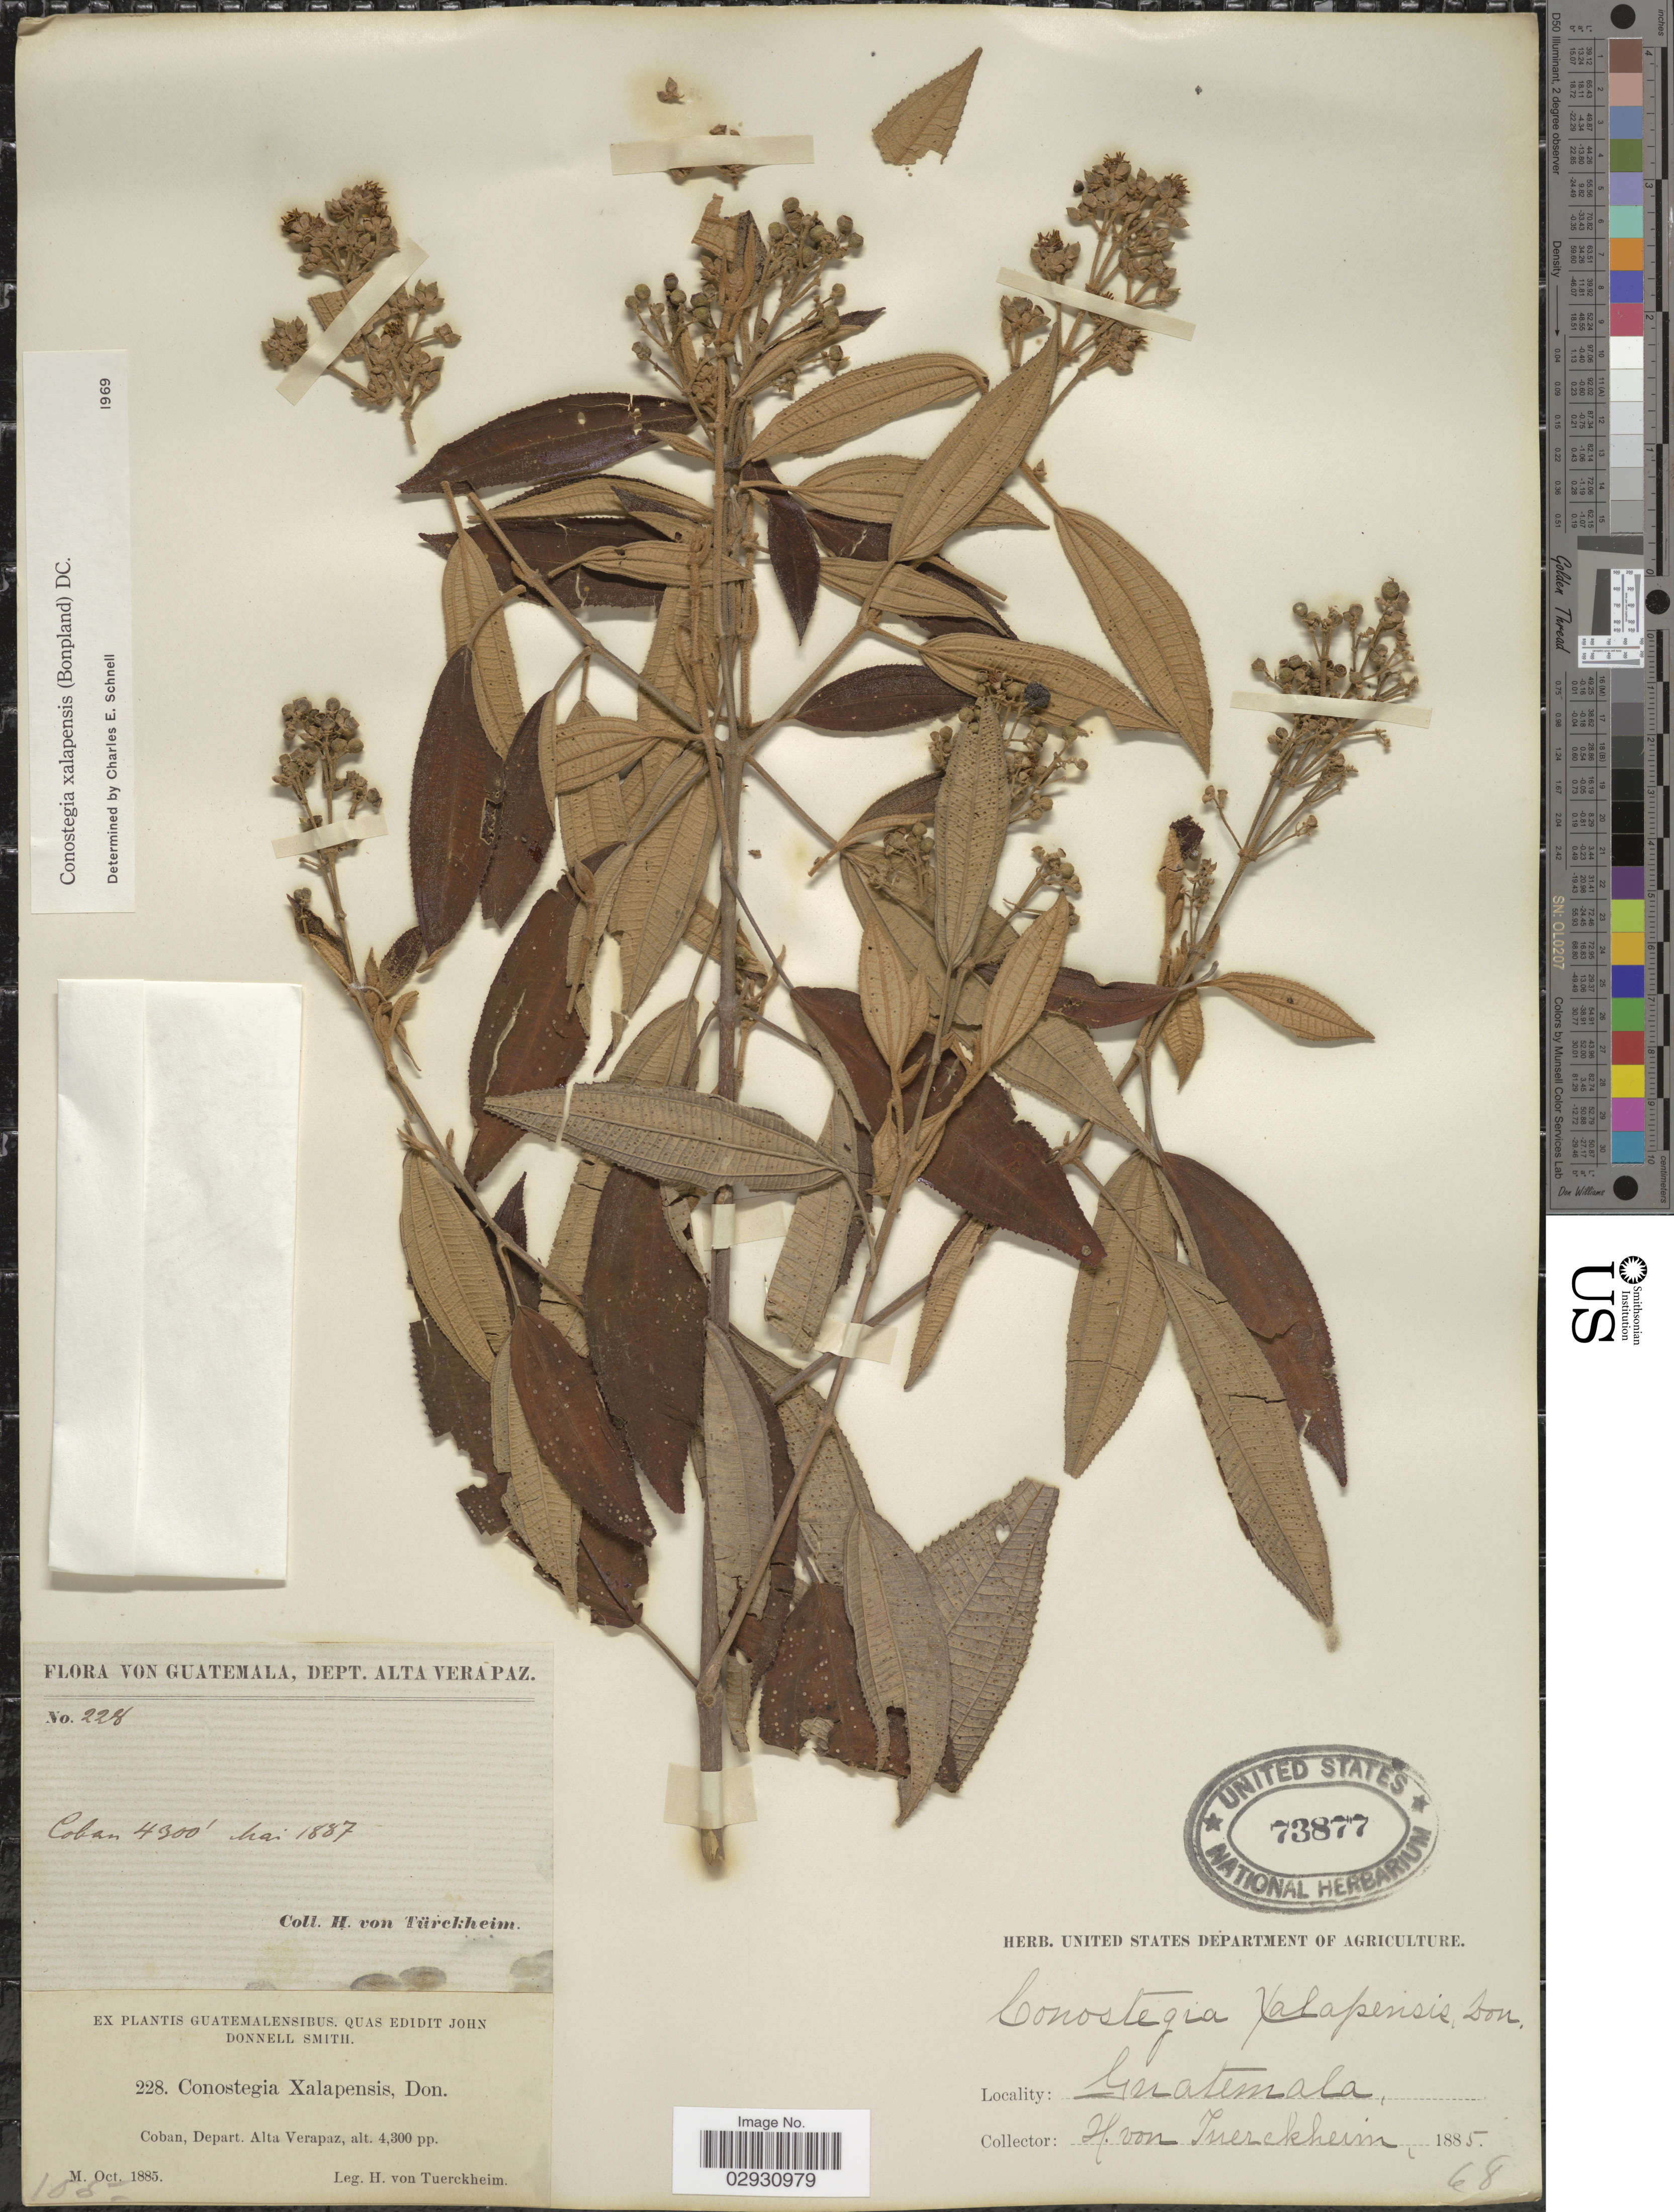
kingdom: Plantae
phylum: Tracheophyta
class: Magnoliopsida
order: Myrtales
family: Melastomataceae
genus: Conostegia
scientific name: Conostegia quadrangularis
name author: Schltdl. ex Steud.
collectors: H. von Türckheim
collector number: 228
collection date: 1885-05/1887-05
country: Guatemala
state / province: Alta Verapaz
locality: Coban, Depart. Alta Verapaz.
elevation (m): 1311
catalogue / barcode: US 73877